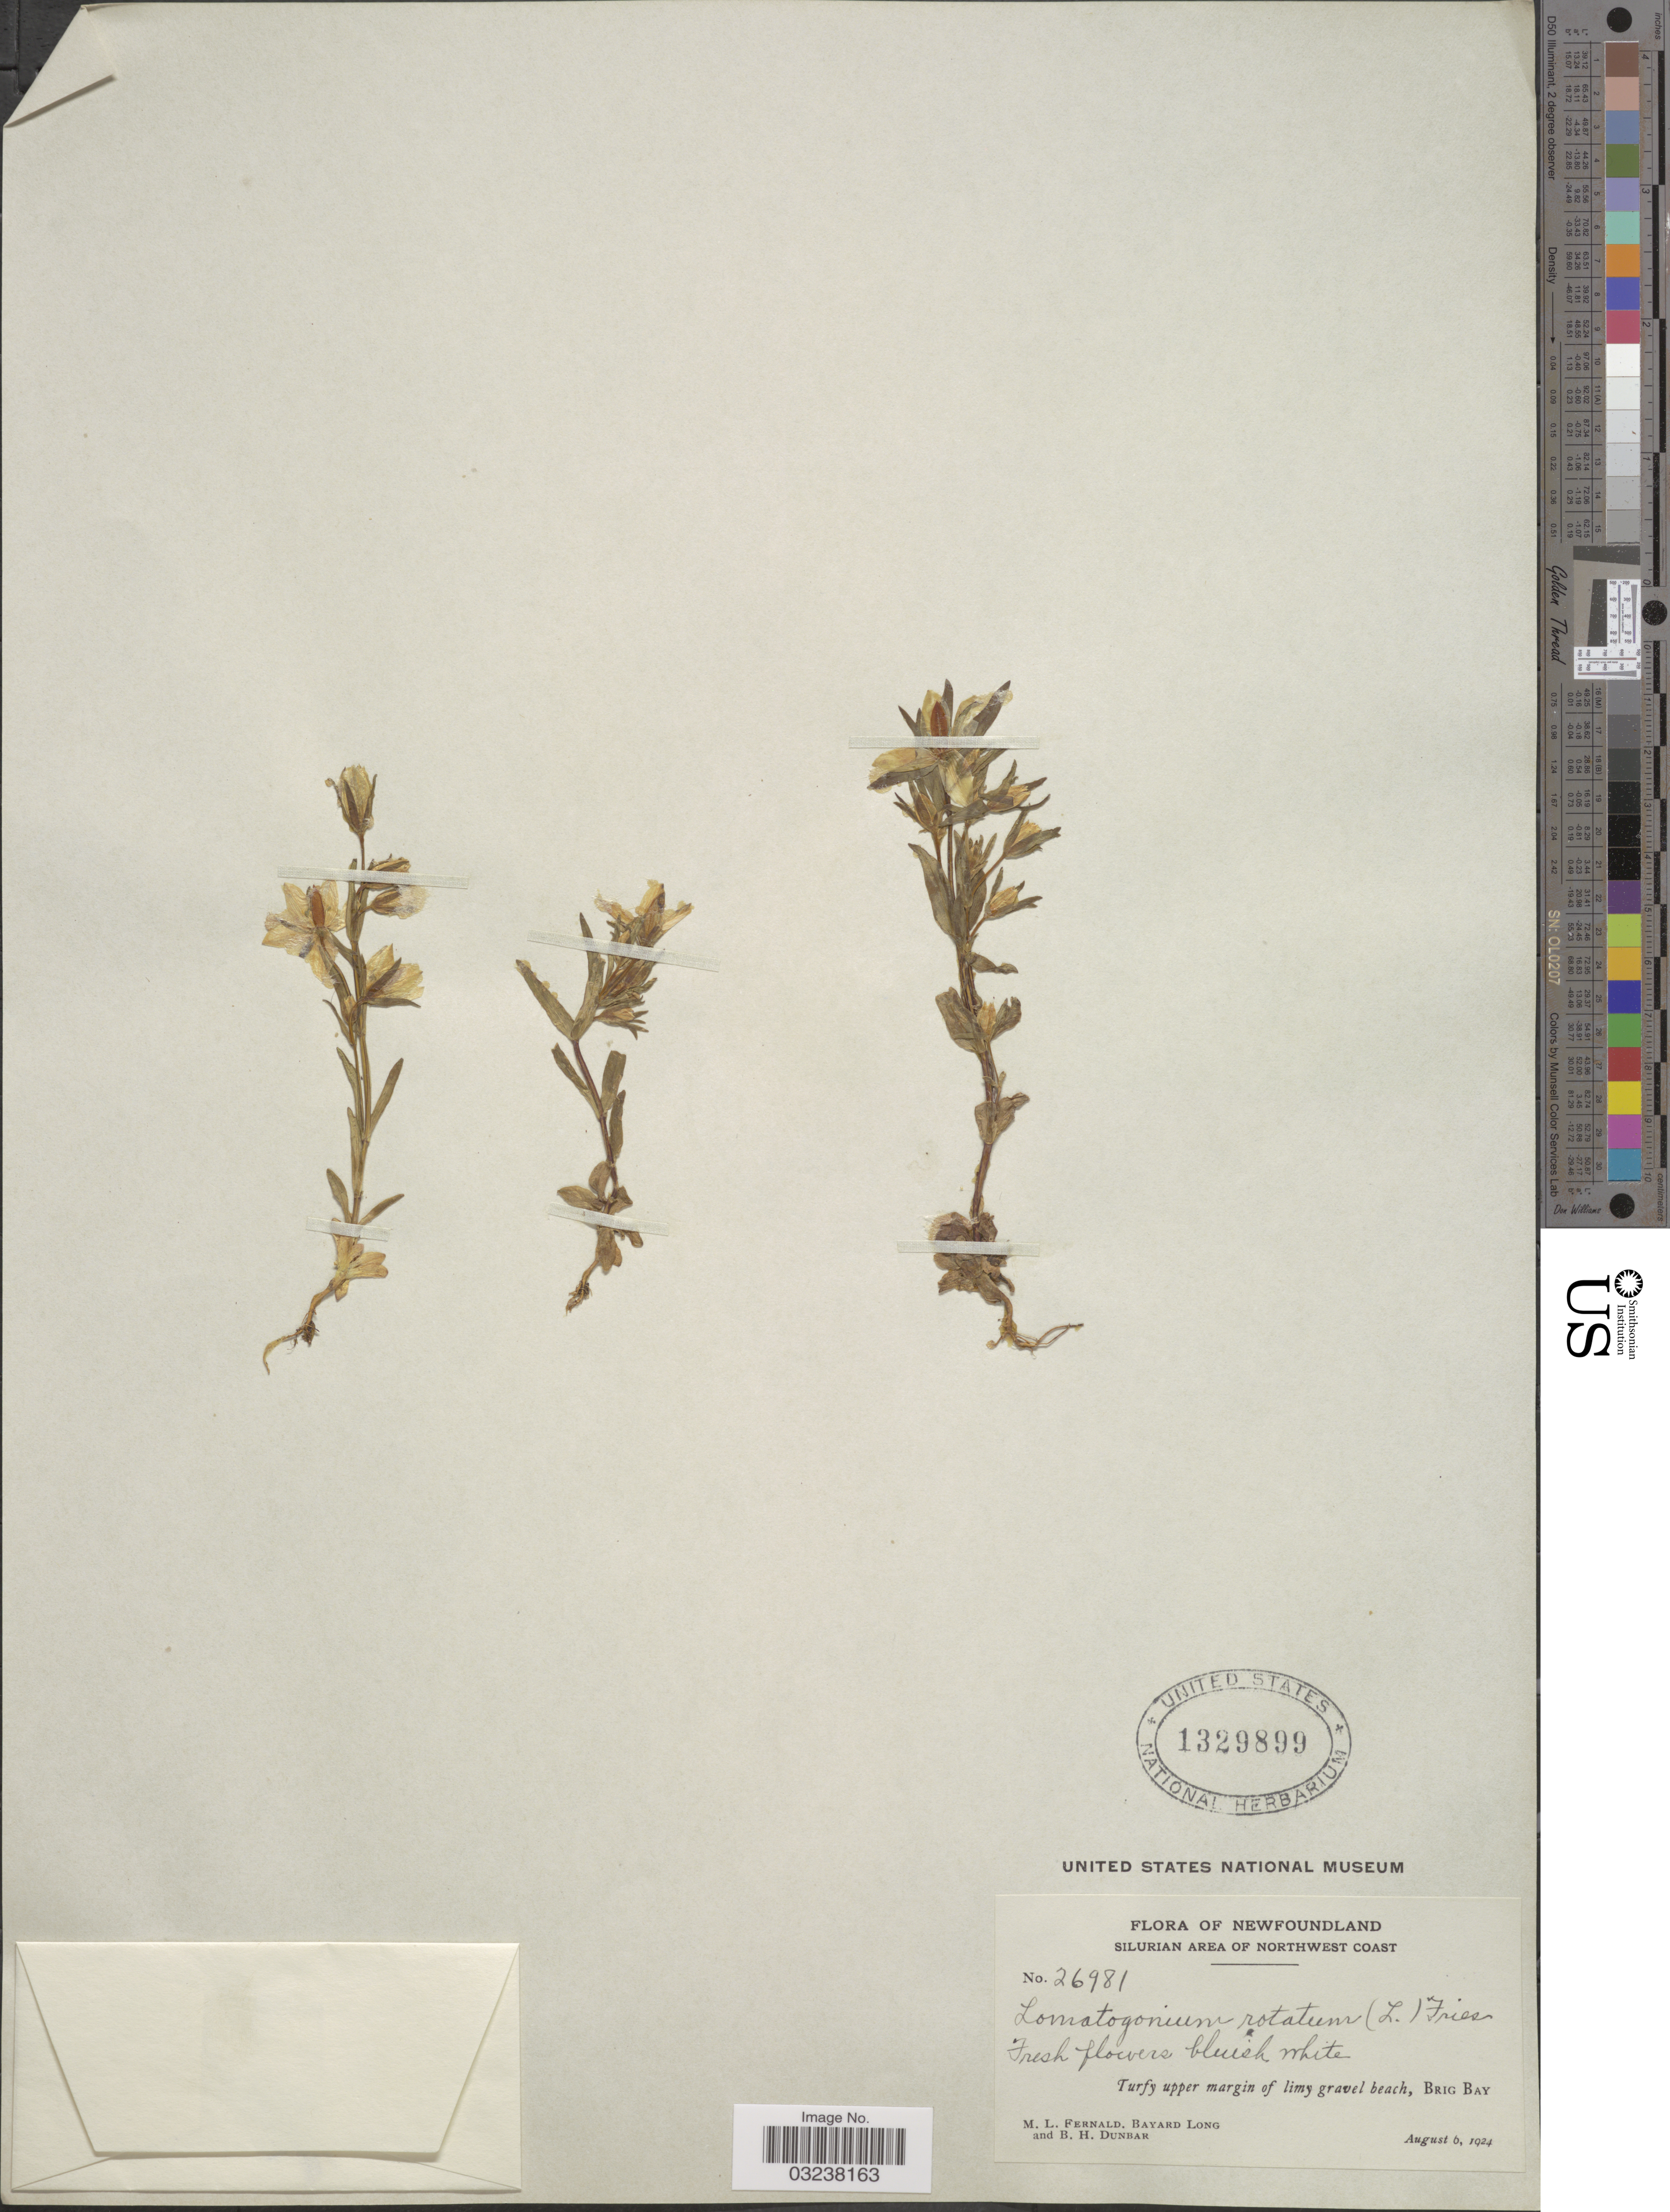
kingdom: Plantae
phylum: Tracheophyta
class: Magnoliopsida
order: Gentianales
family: Gentianaceae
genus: Lomatogonium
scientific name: Lomatogonium rotatum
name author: (L.) Fr.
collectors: M. L. Fernald, B. Long & B. Dunbar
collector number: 26981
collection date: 1924-08-06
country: Canada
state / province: Newfoundland and Labrador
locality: Silurian area of northwest coast. Turfy upper margin of limy gravel beach, Brig Bay.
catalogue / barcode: US 1329899